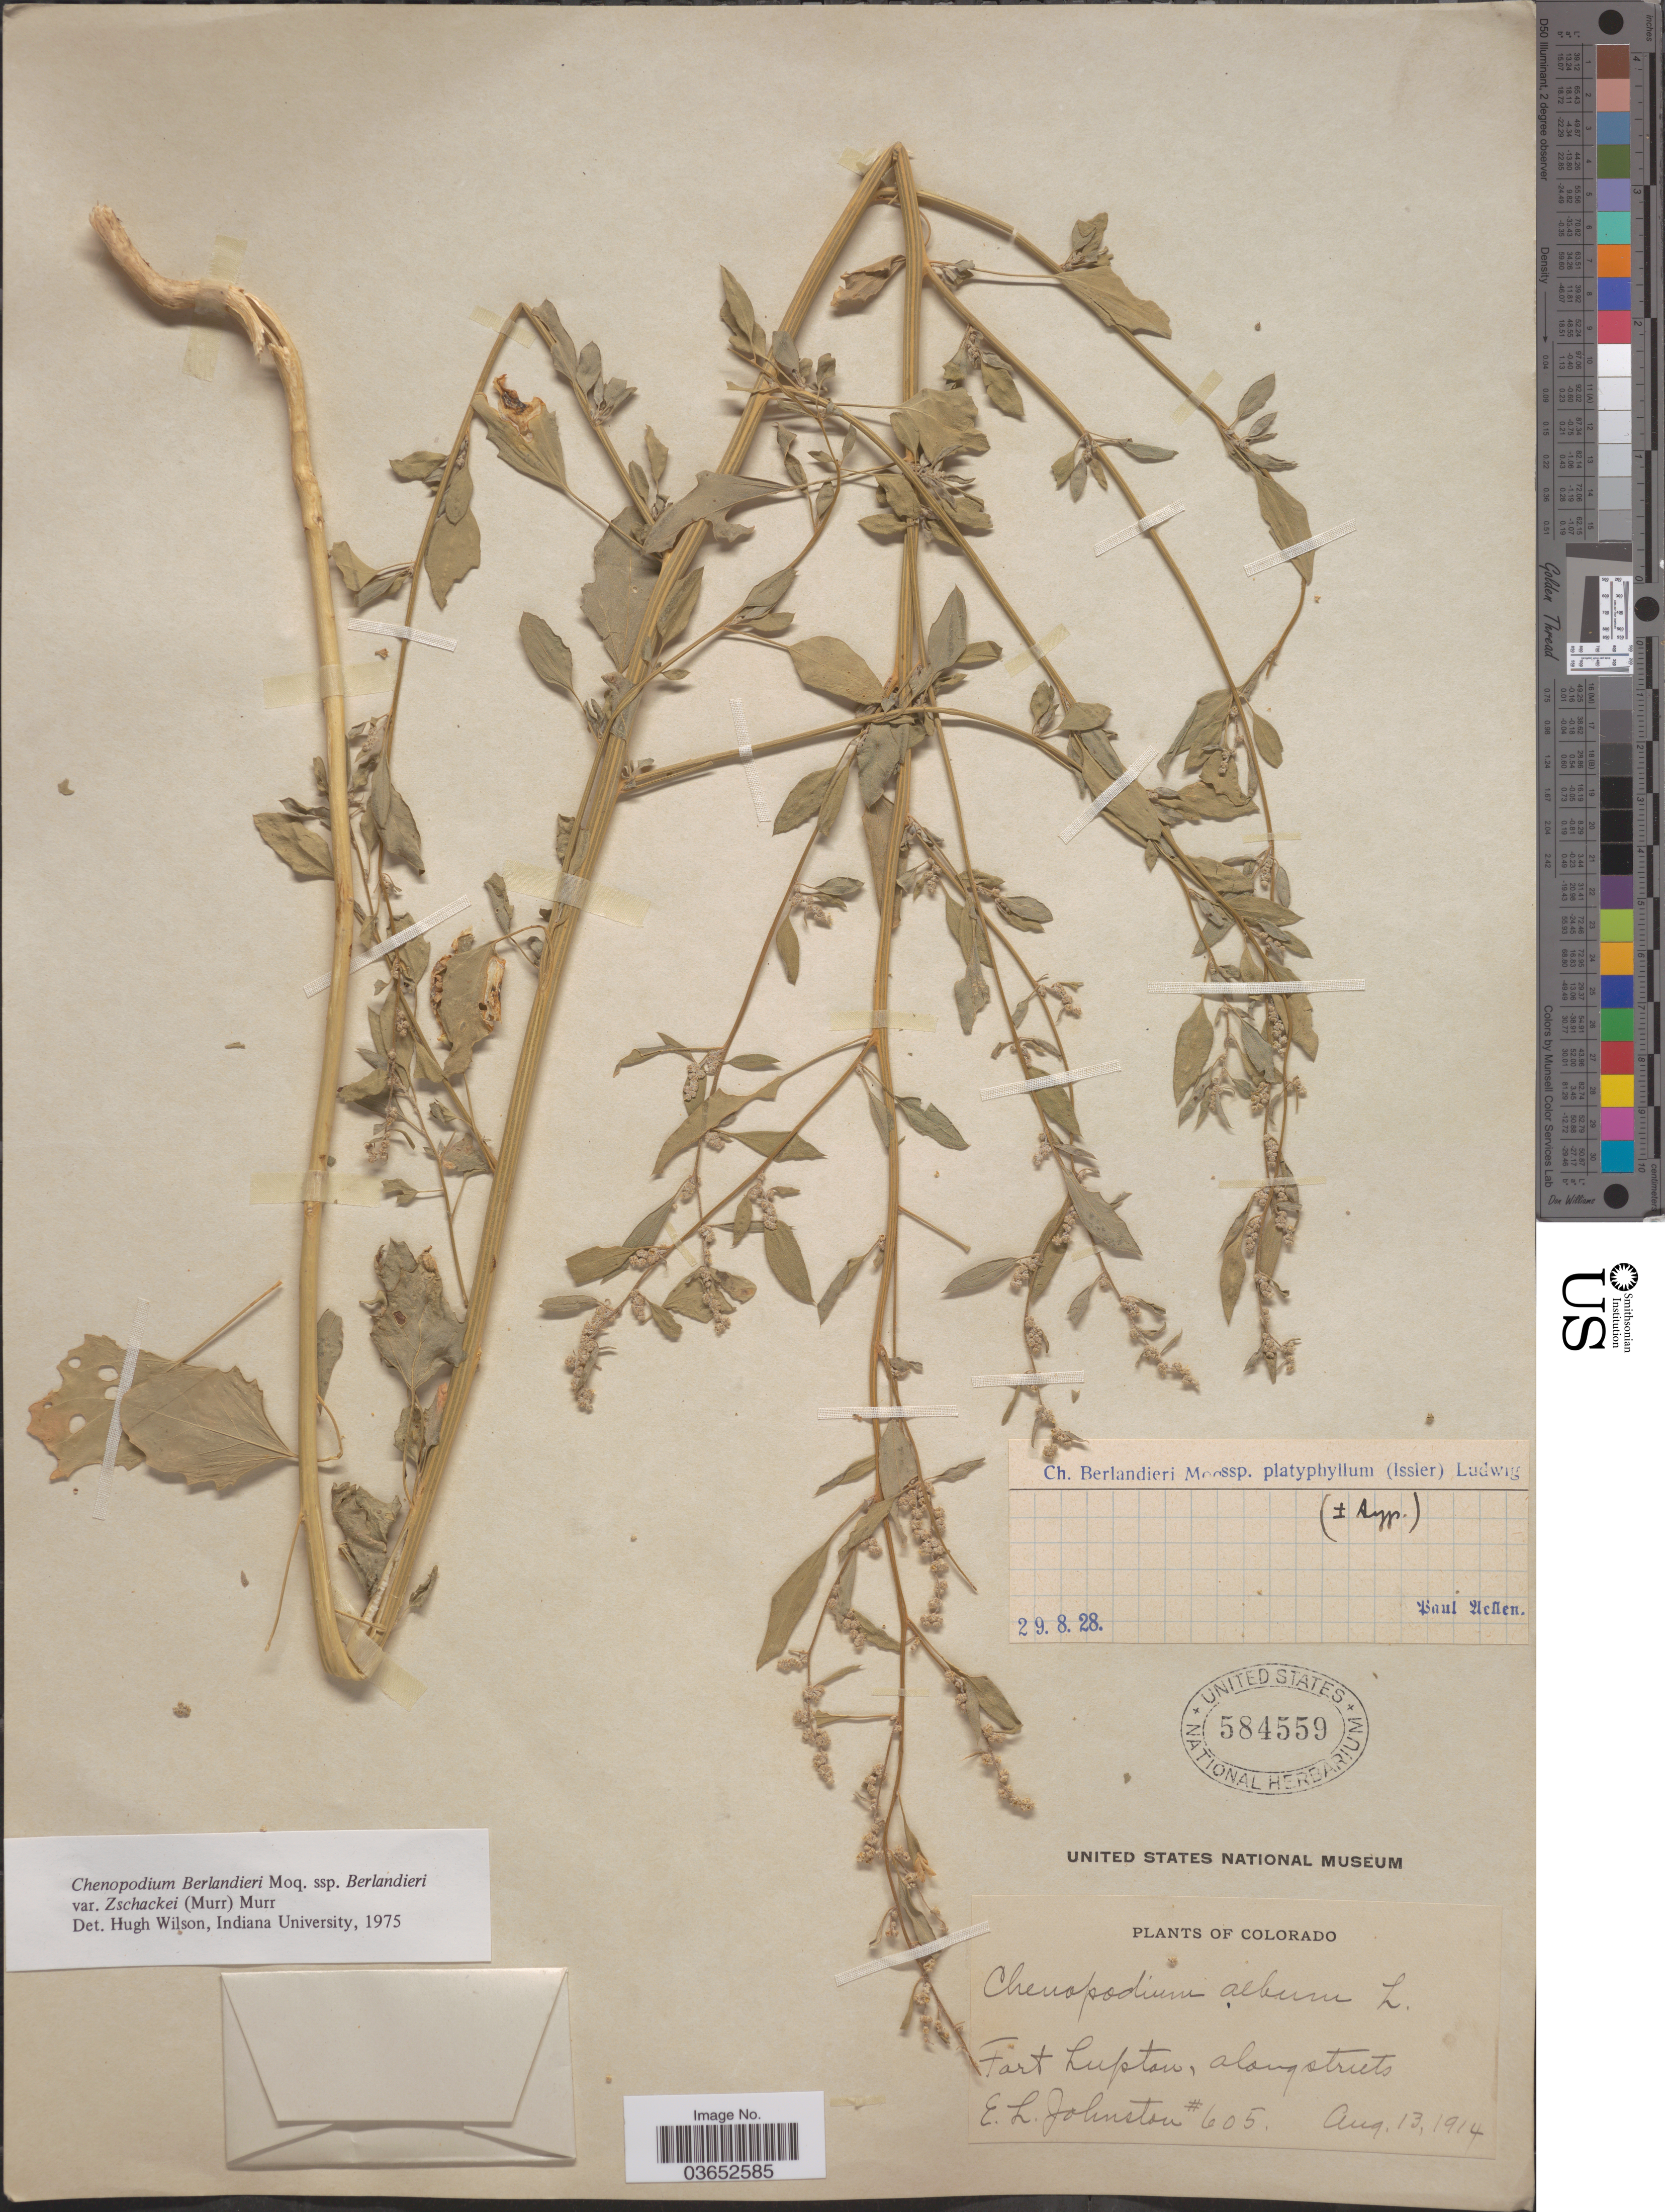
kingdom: Plantae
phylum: Tracheophyta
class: Magnoliopsida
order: Caryophyllales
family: Amaranthaceae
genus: Chenopodium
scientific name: Chenopodium berlandieri var. typicum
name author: A. Ludw. ex Graebn.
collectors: E. L. Johnston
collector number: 605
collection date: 1914-08-13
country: United States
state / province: Colorado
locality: Fort Lupton, along streets.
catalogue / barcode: US 584559